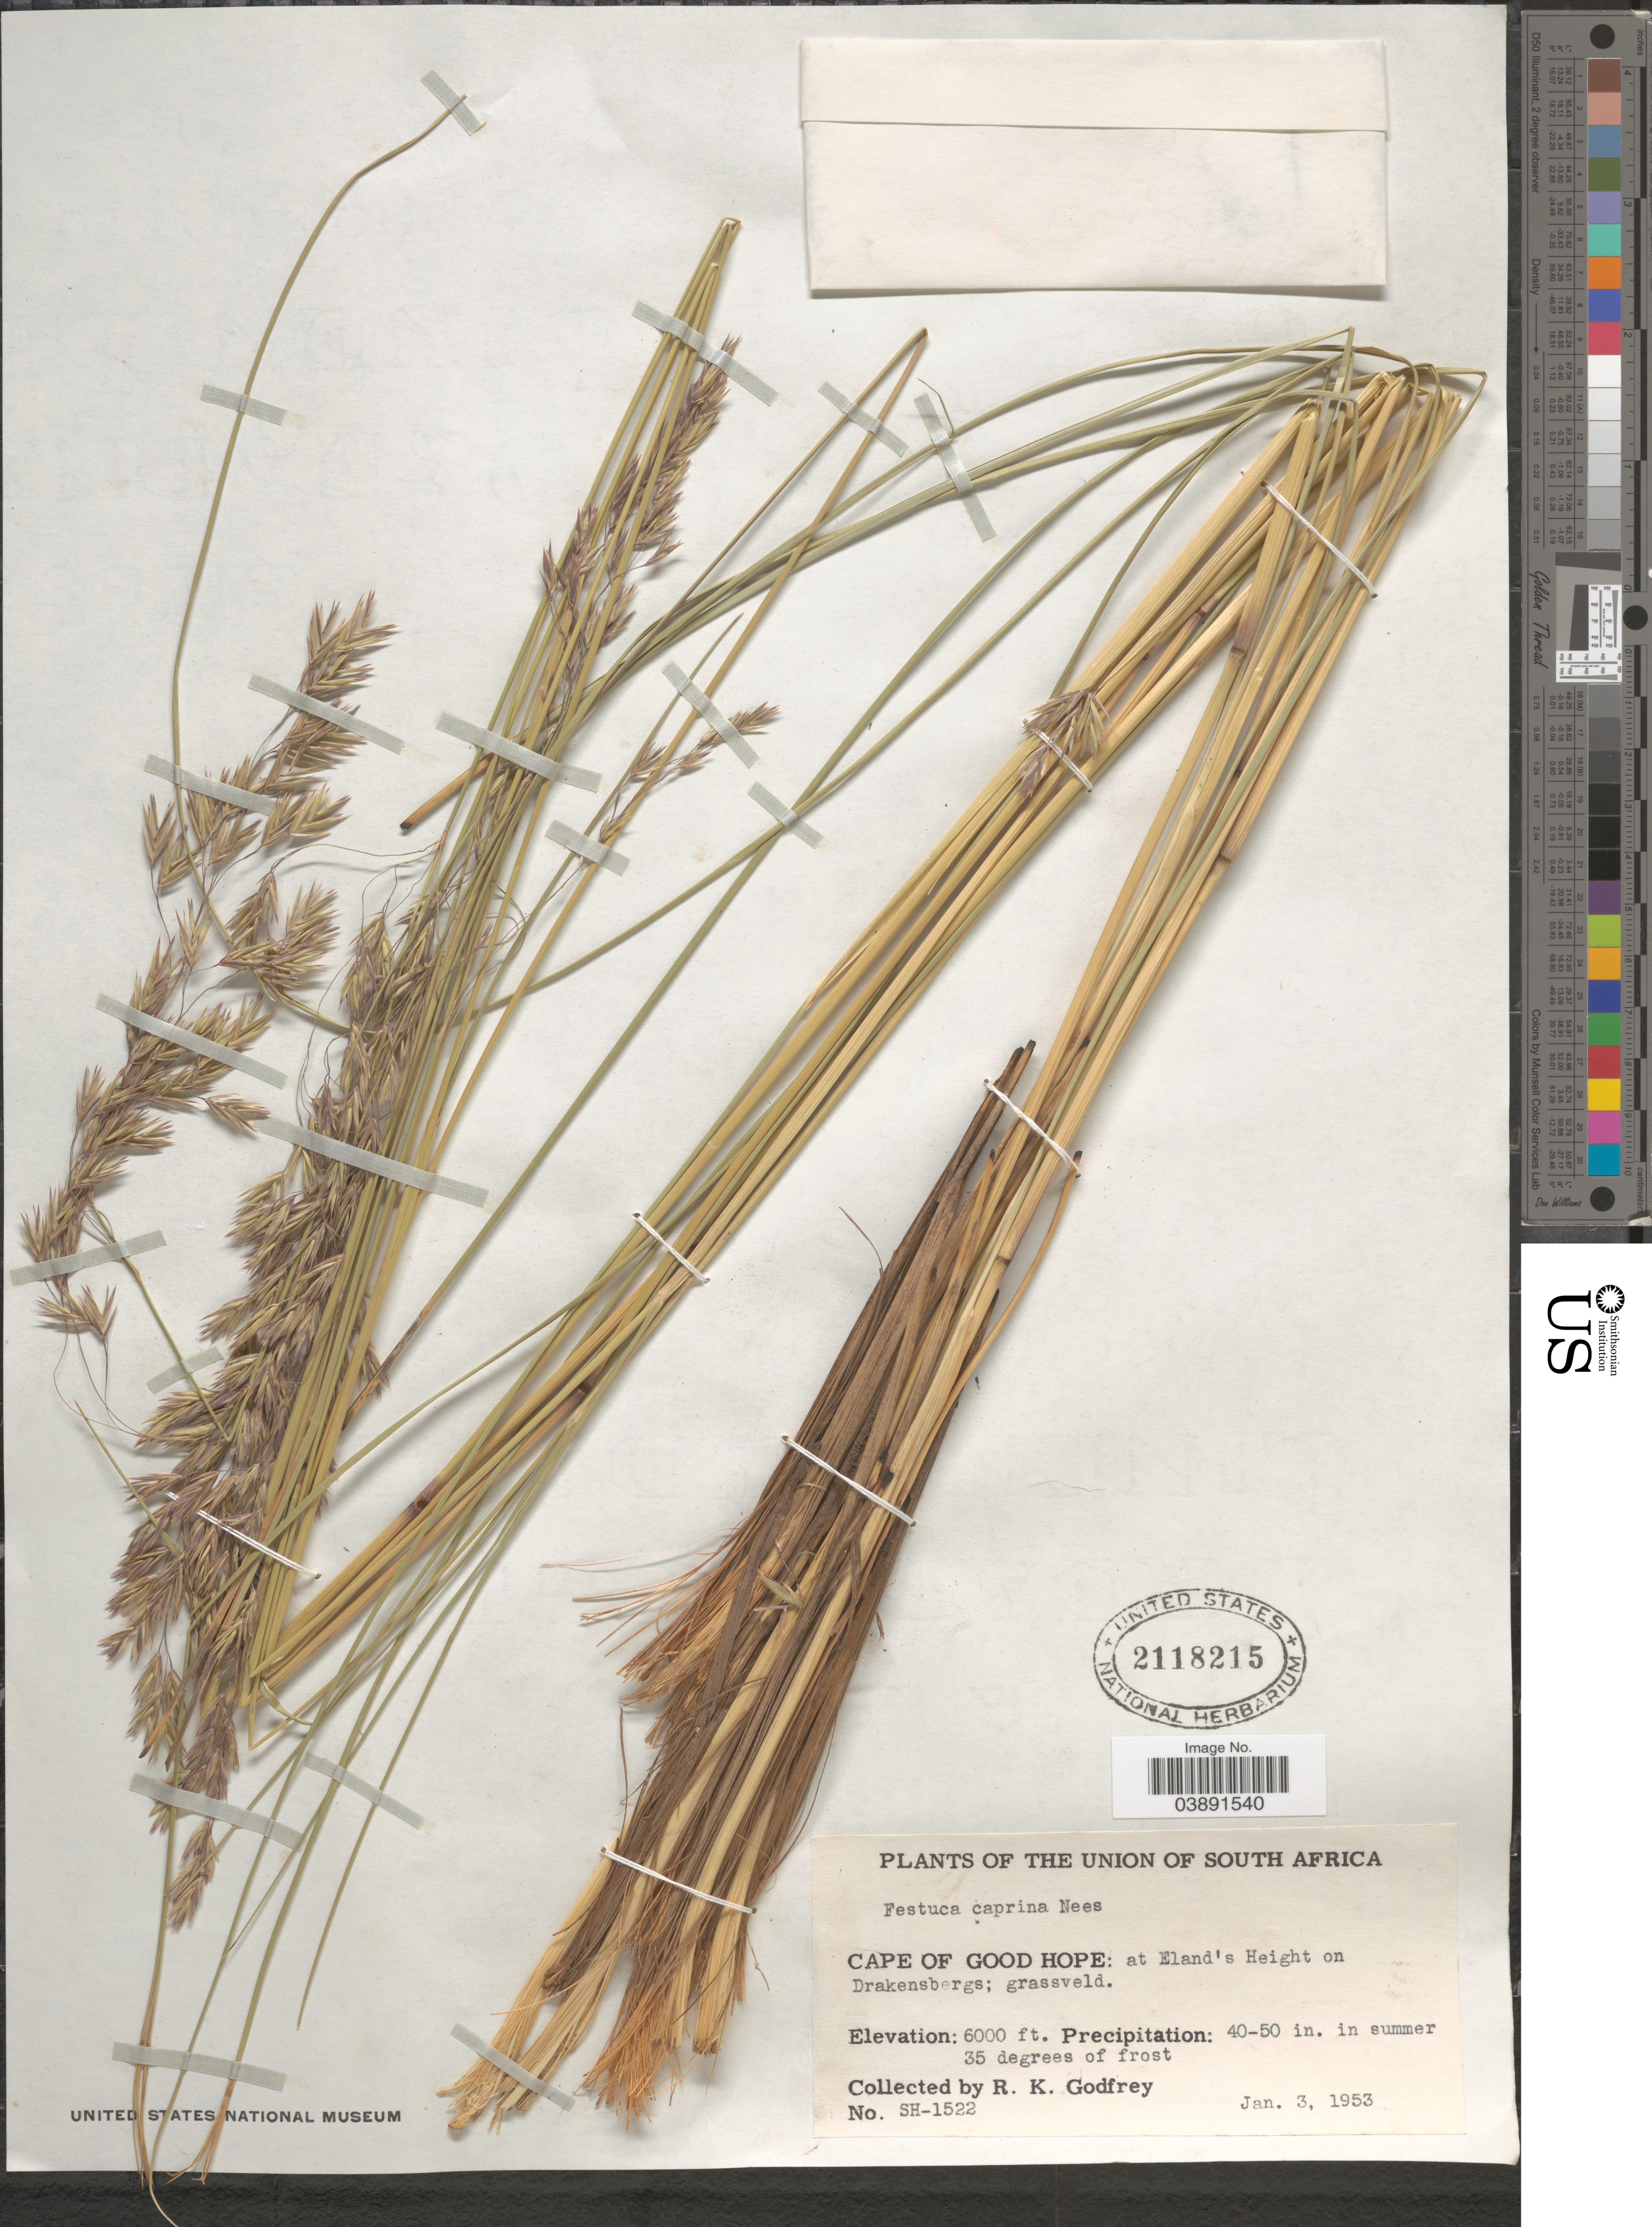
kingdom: Plantae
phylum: Tracheophyta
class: Liliopsida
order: Poales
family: Poaceae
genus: Festuca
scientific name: Festuca caprina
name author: Nees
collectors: R. K. Godfrey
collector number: SH-1522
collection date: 1953-01-03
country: South Africa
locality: The Union of South Africa. Cape of Good Hope: at Eland's Height on Drakensbergs.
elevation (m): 1829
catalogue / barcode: US 2118215